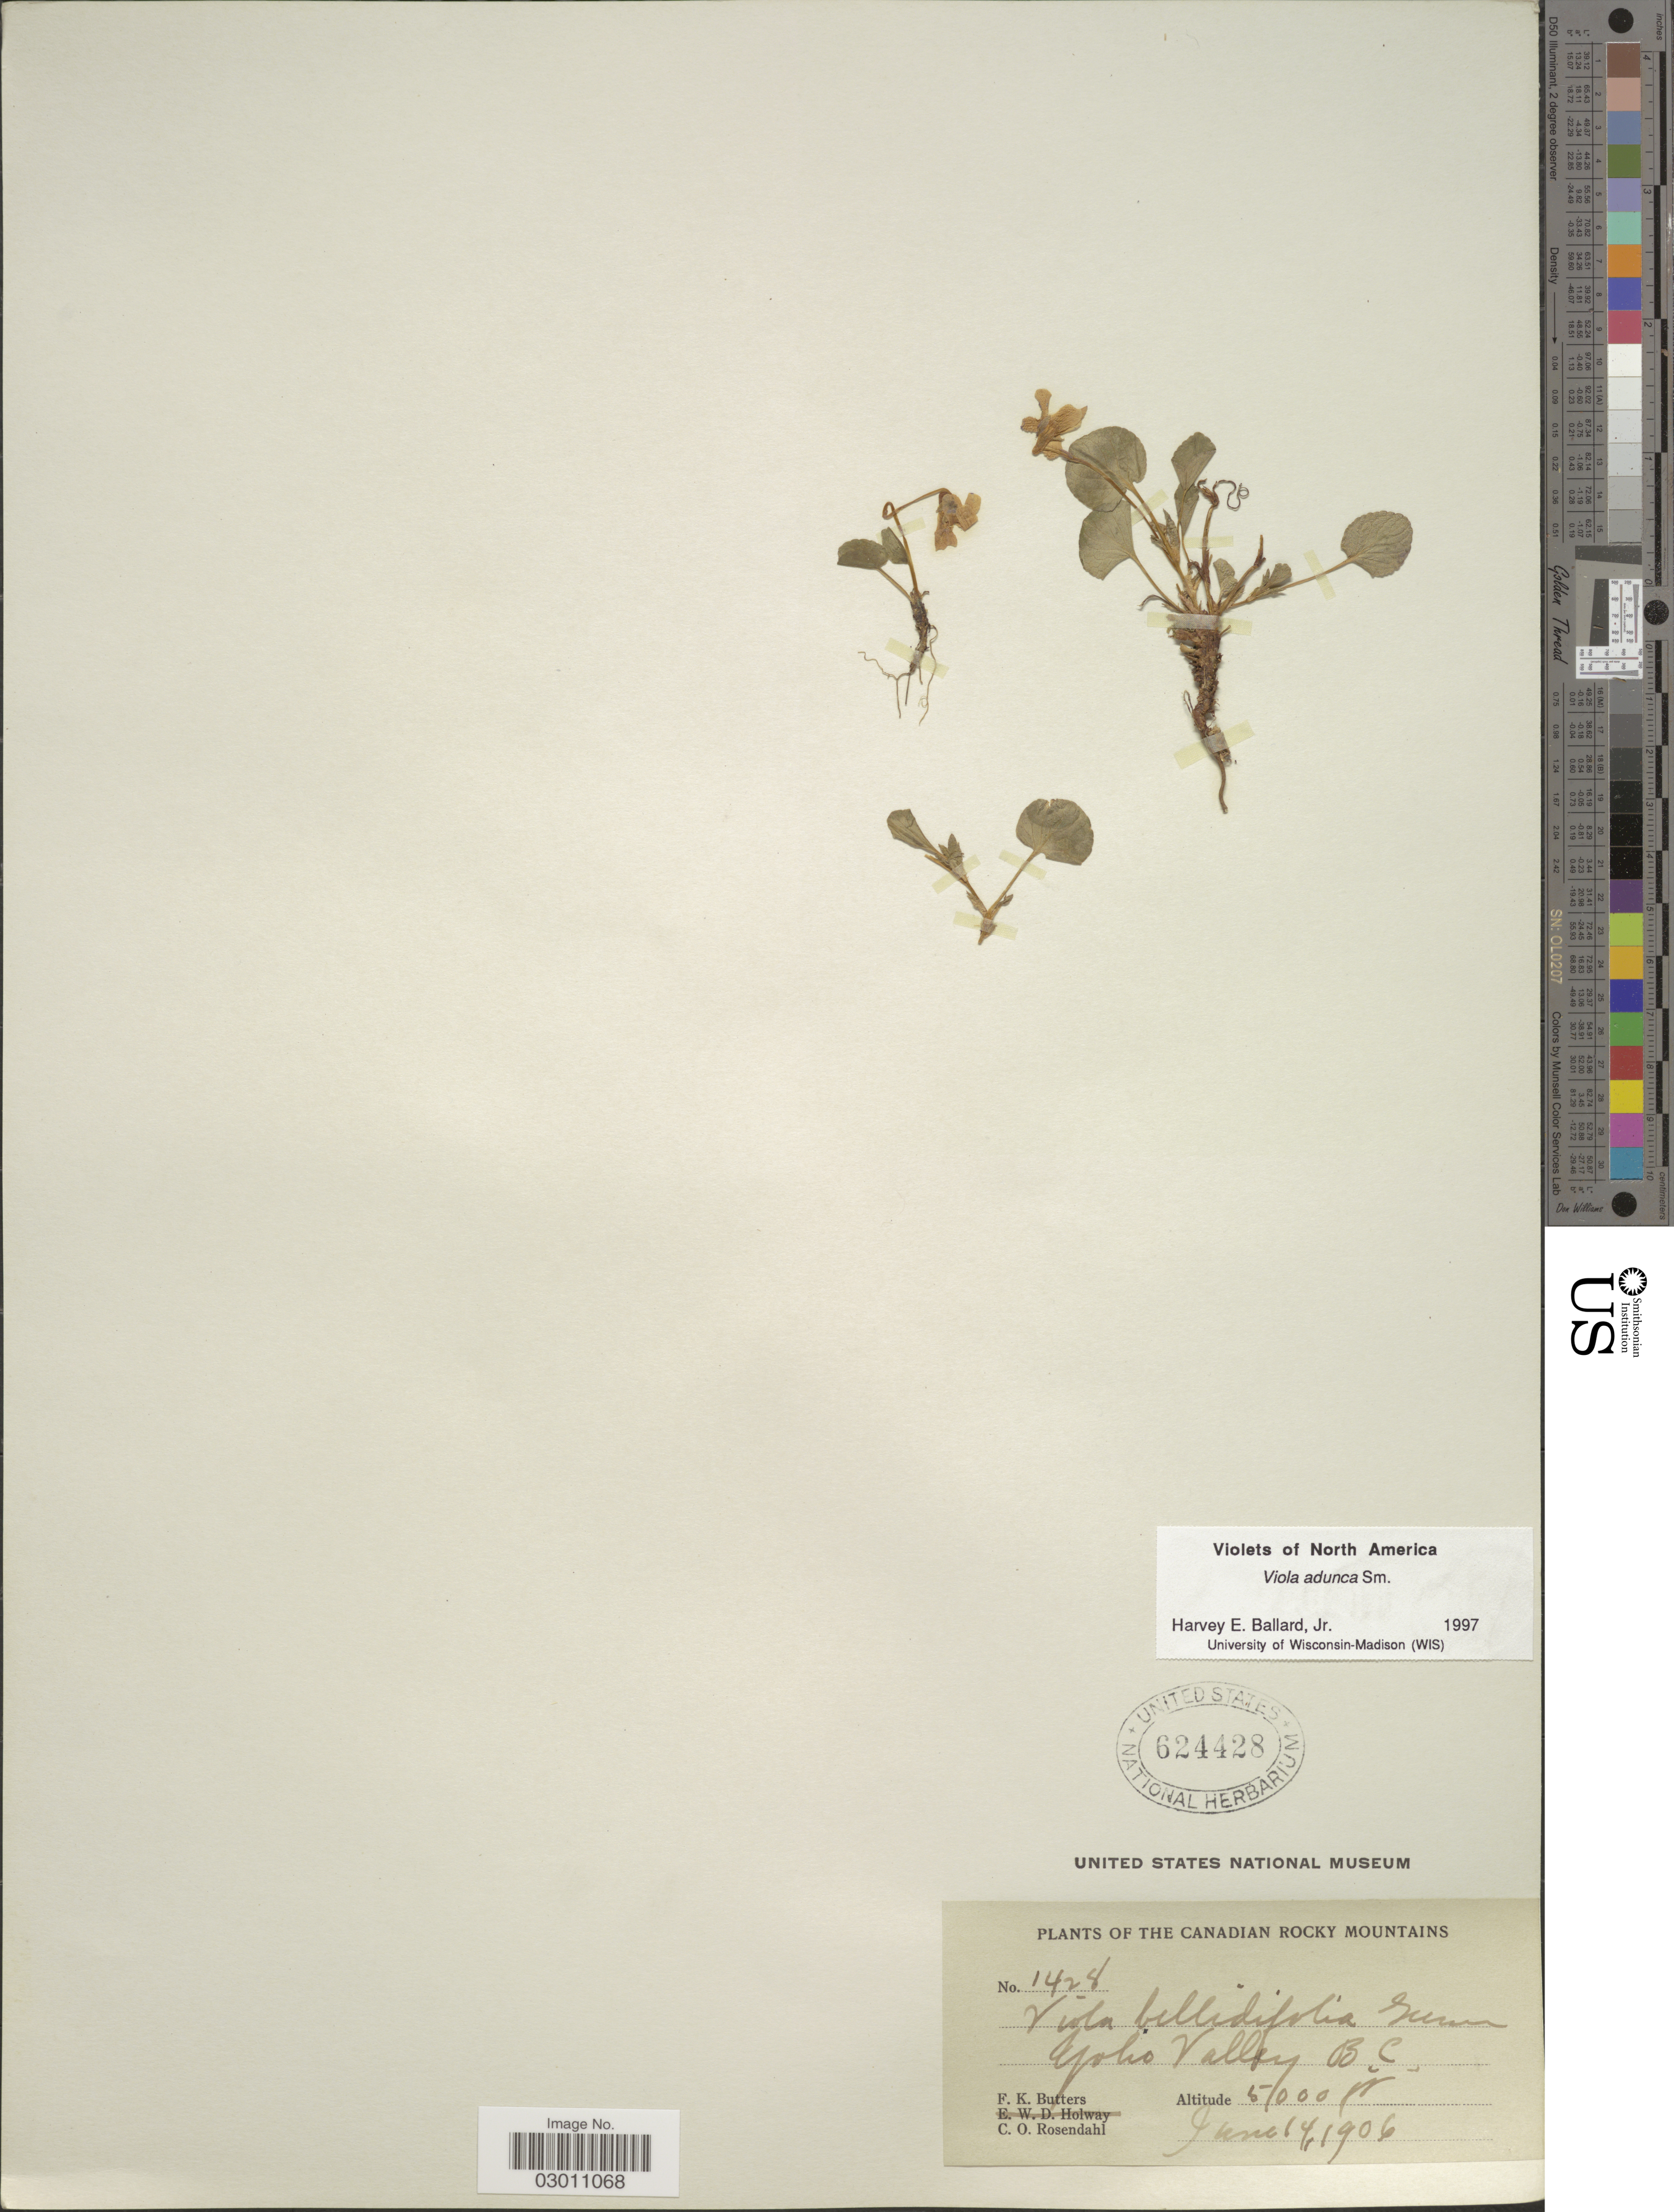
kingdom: Plantae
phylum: Tracheophyta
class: Magnoliopsida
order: Malpighiales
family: Violaceae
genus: Viola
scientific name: Viola adunca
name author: Sm.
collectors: F. K. Butters & C. O. Rosendahl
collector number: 1428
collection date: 1906-06-14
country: Canada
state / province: British Columbia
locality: The Canadian Rocky Mountains. Yoho Valley B. C.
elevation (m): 1524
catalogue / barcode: US 624428